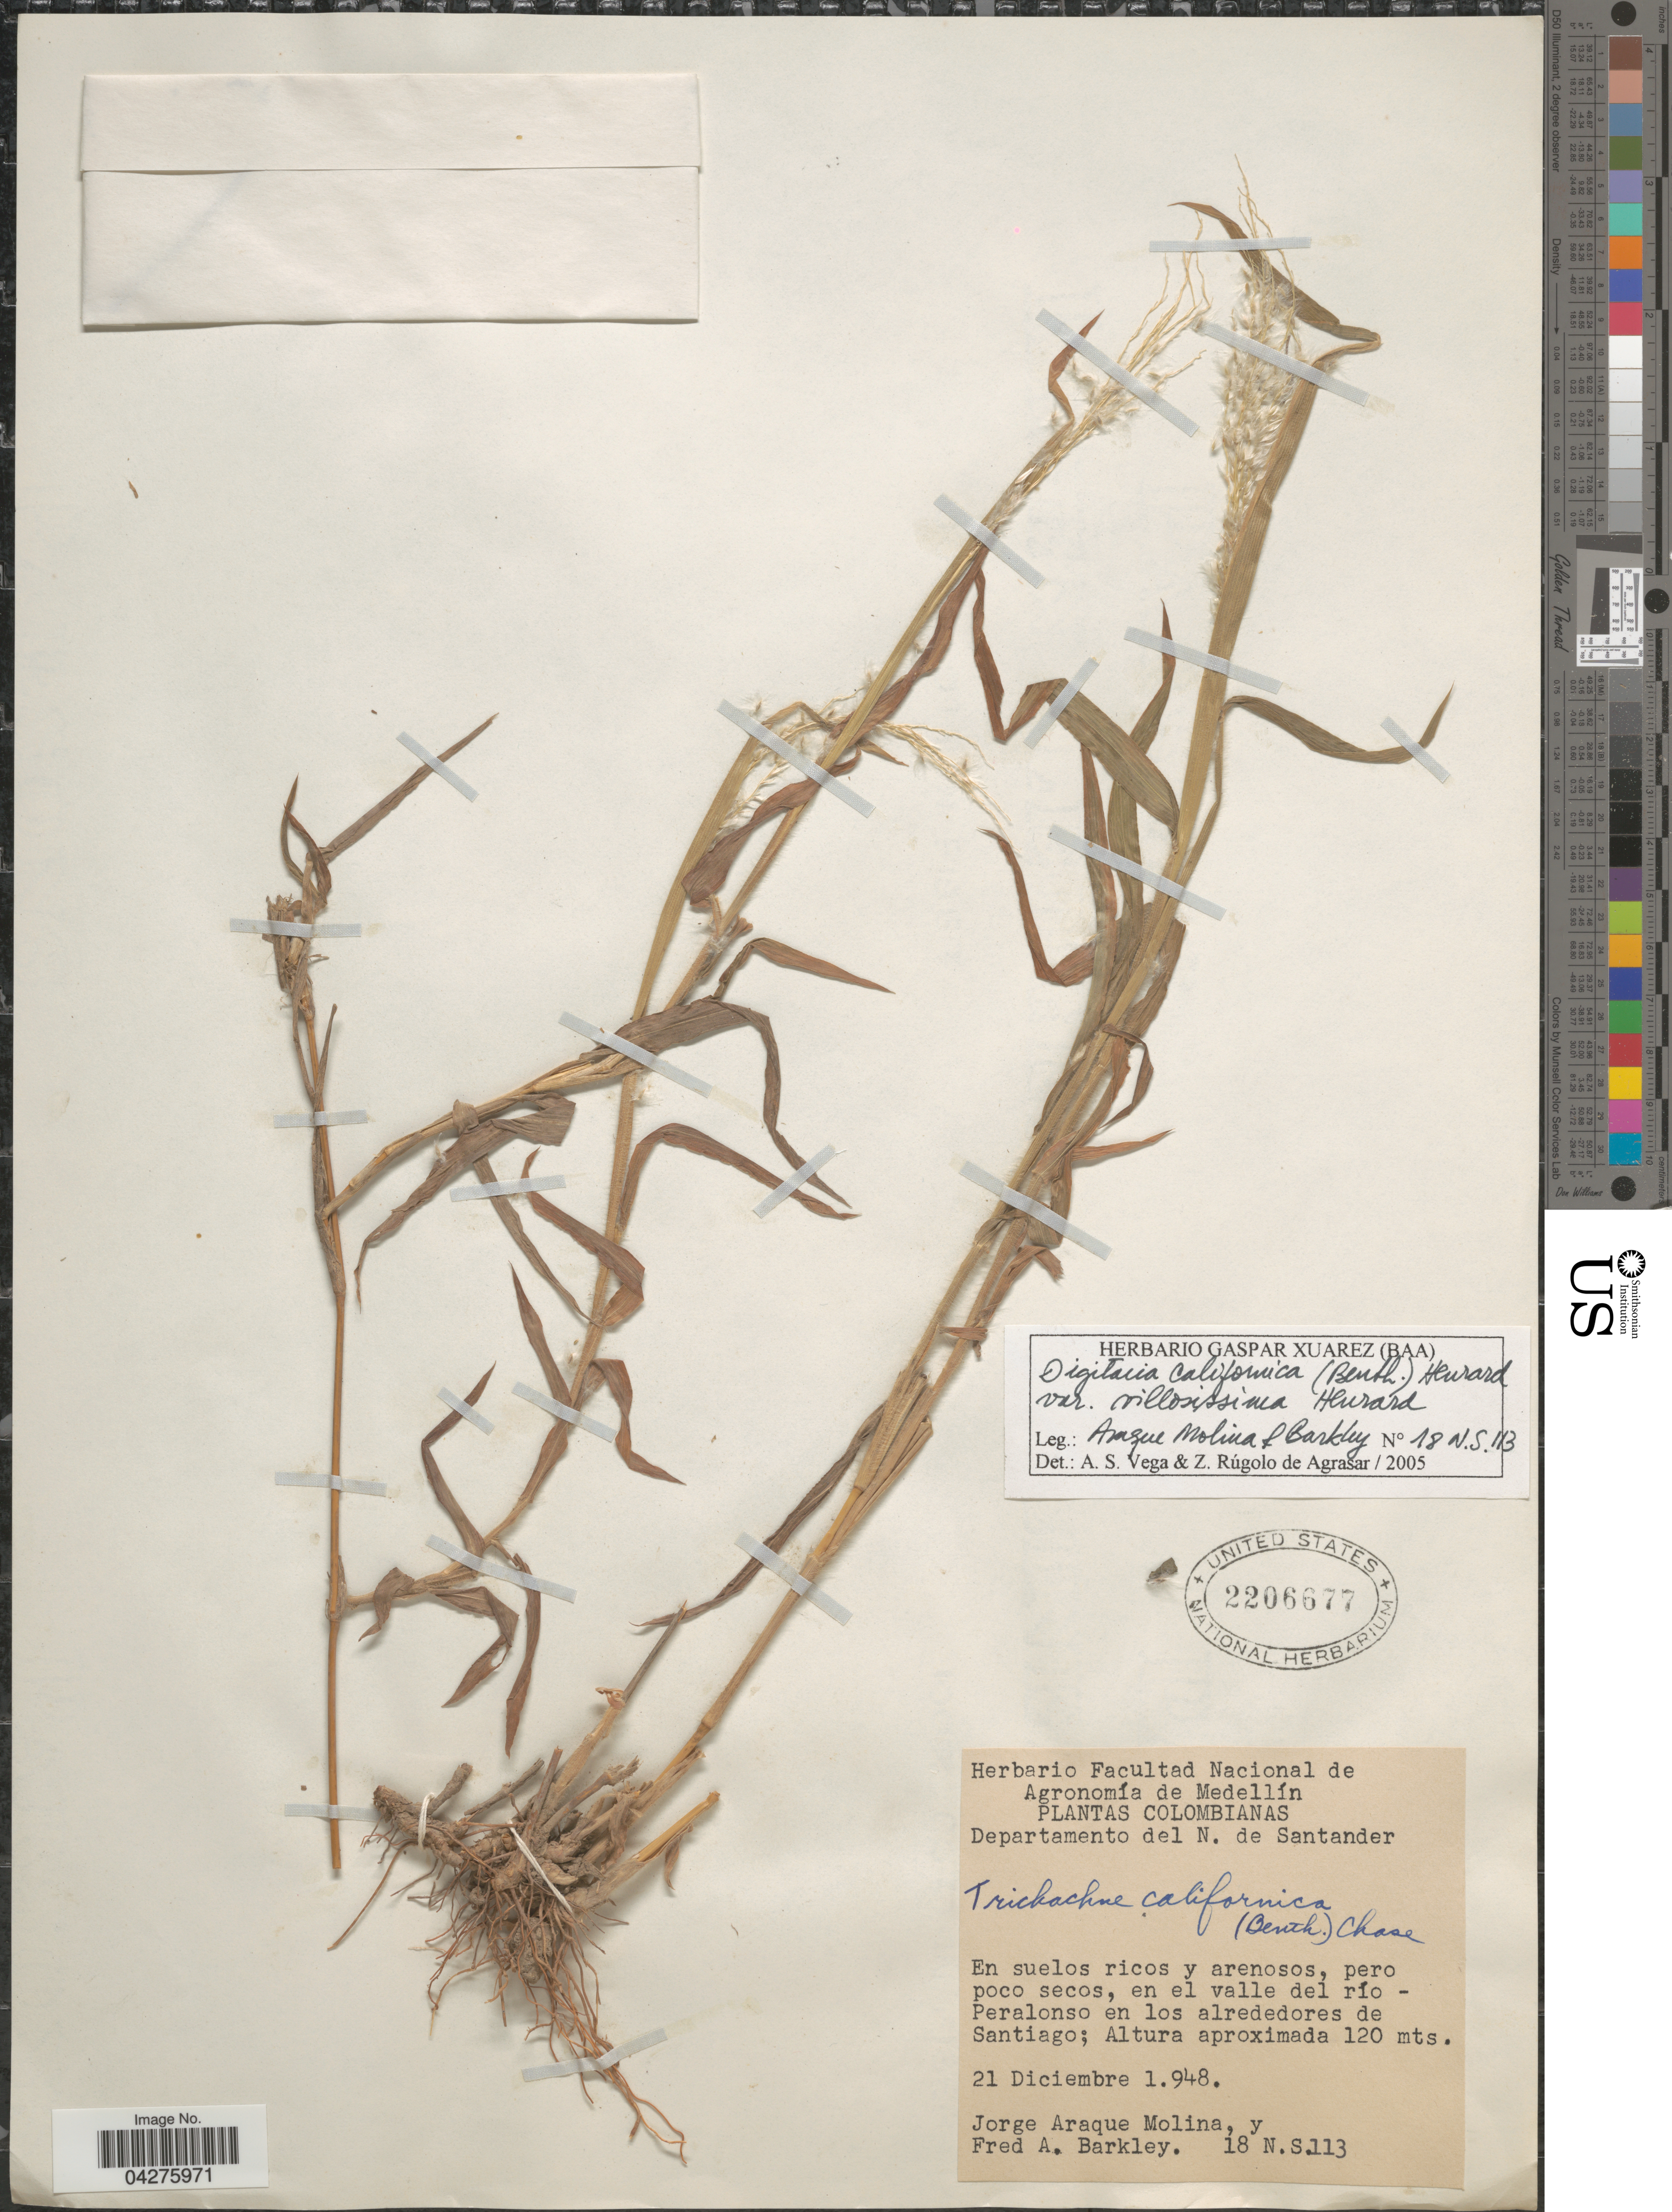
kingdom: Plantae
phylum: Tracheophyta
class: Liliopsida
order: Poales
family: Poaceae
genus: Digitaria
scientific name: Digitaria californica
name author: (Benth.) Henr.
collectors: J. Araque Molina & F. A. Barkley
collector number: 18N.S.113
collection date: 1948-12-21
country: Colombia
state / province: Norte de Santander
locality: Departamento del N. de Santander. En suelos ricos y arenosos, pero poco secos, en el valle del río - Peralonso en los alrededores de Santiago.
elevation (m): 120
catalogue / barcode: US 2206677